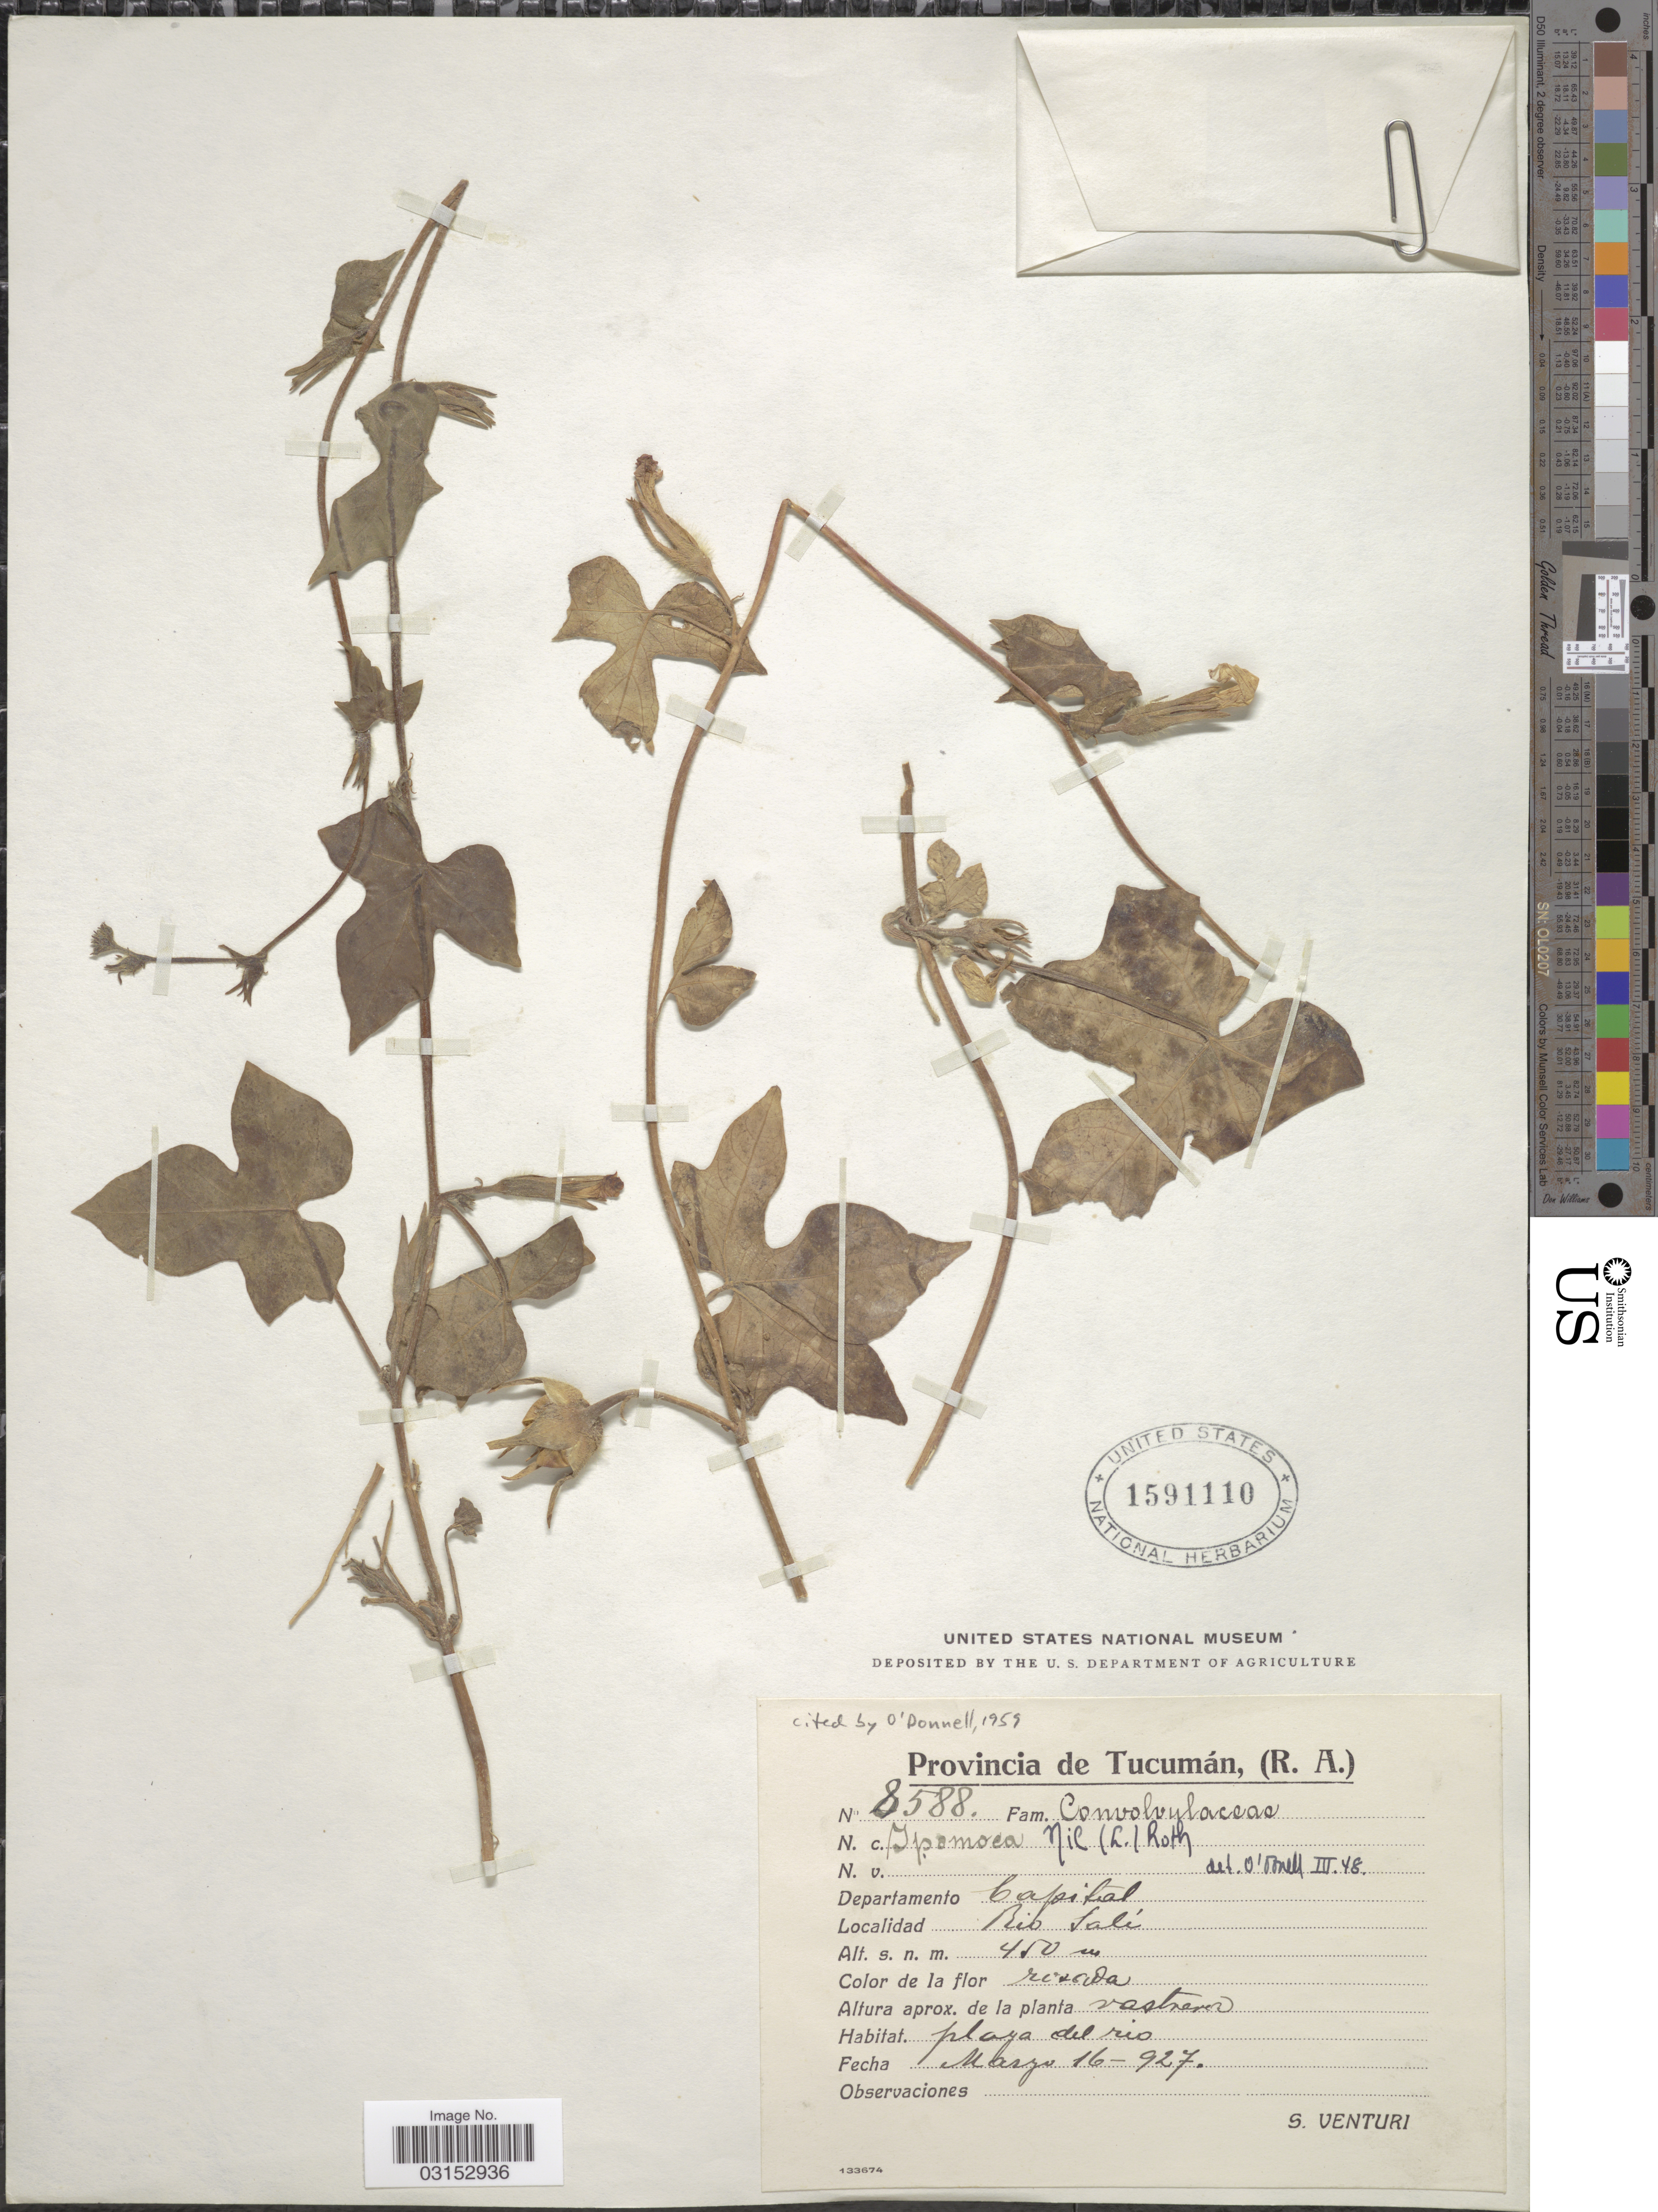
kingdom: Plantae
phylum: Tracheophyta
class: Magnoliopsida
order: Solanales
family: Convolvulaceae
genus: Ipomoea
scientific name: Ipomoea nil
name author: (L.) Roth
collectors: S. Venturi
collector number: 8588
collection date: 1927-03-16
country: Argentina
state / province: Tucuman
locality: Departamento Capital. Rio Salí.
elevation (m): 450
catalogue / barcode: US 1591110